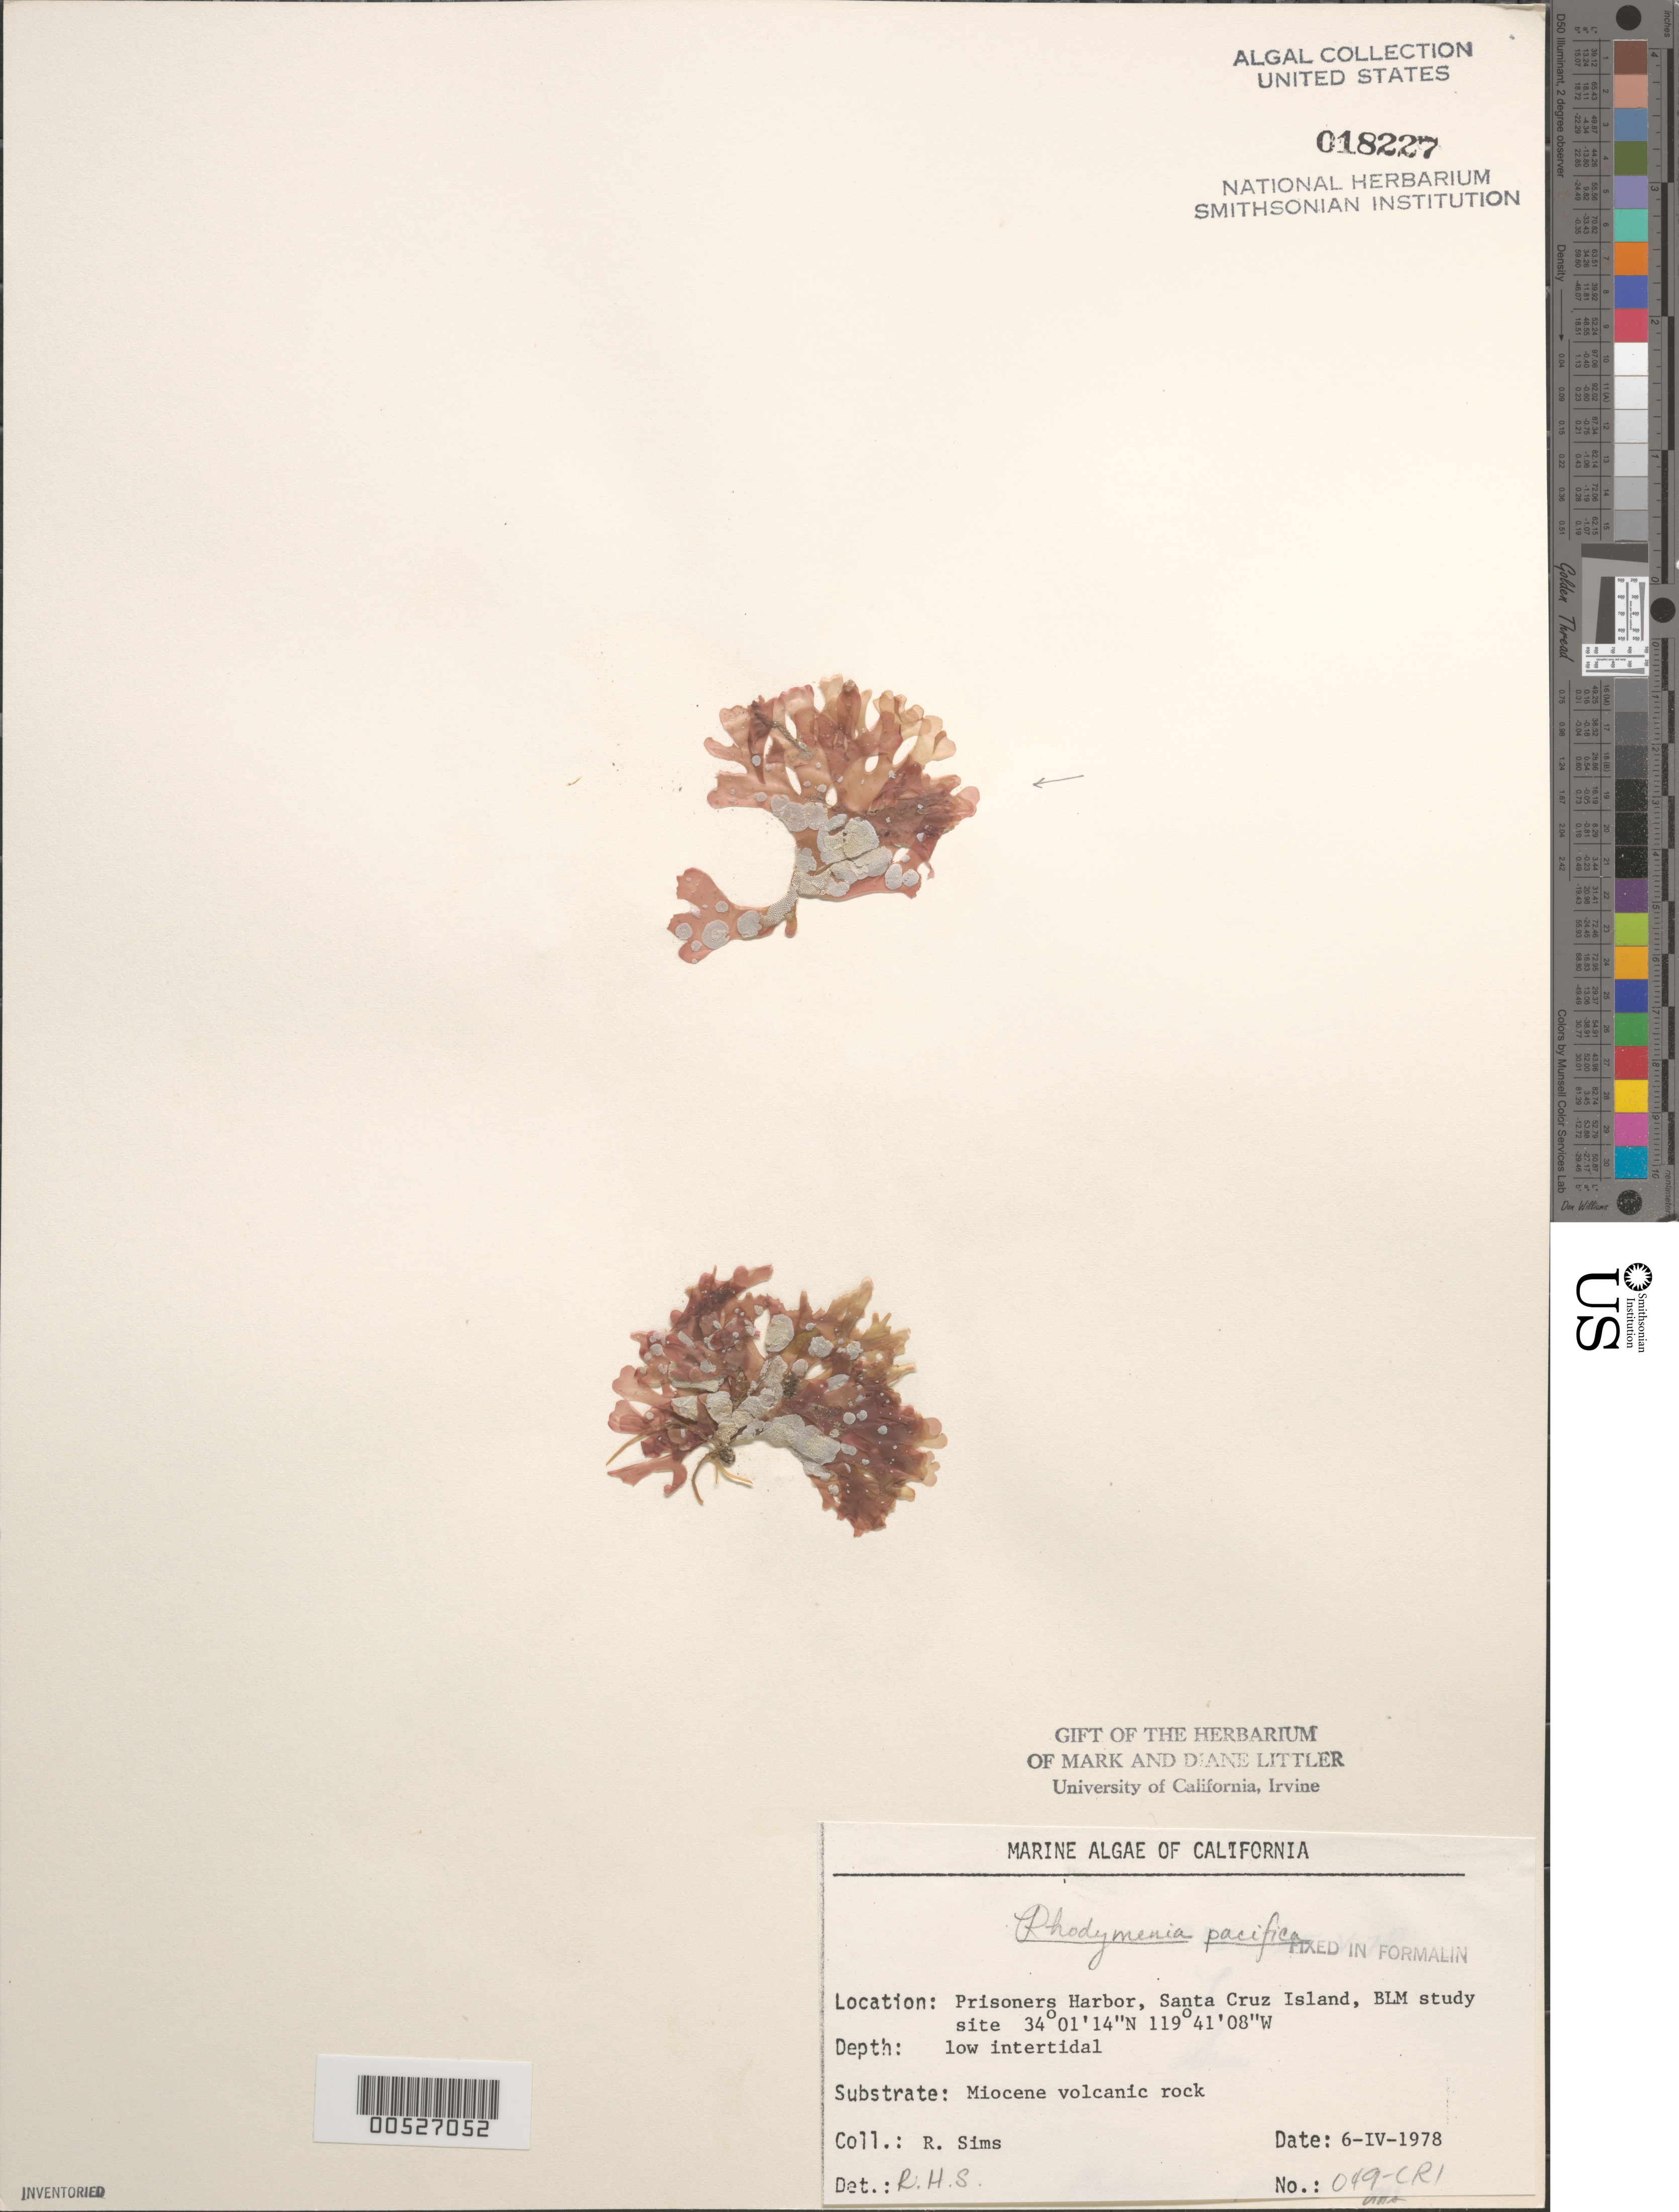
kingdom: Plantae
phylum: Rhodophyta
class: Florideophyceae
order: Rhodymeniales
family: Rhodymeniaceae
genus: Rhodymenia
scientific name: Rhodymenia pacifica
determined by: Sims, Robert H.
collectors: R. H. Sims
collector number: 049-cri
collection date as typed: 06 Apr 1978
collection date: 1978-04-06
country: United States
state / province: California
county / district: Santa Barbara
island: Santa Cruz Island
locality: Prisoners Harbor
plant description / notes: BLM-SOCALBIGHT Rocky Intertidal Survey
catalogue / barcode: US 18227